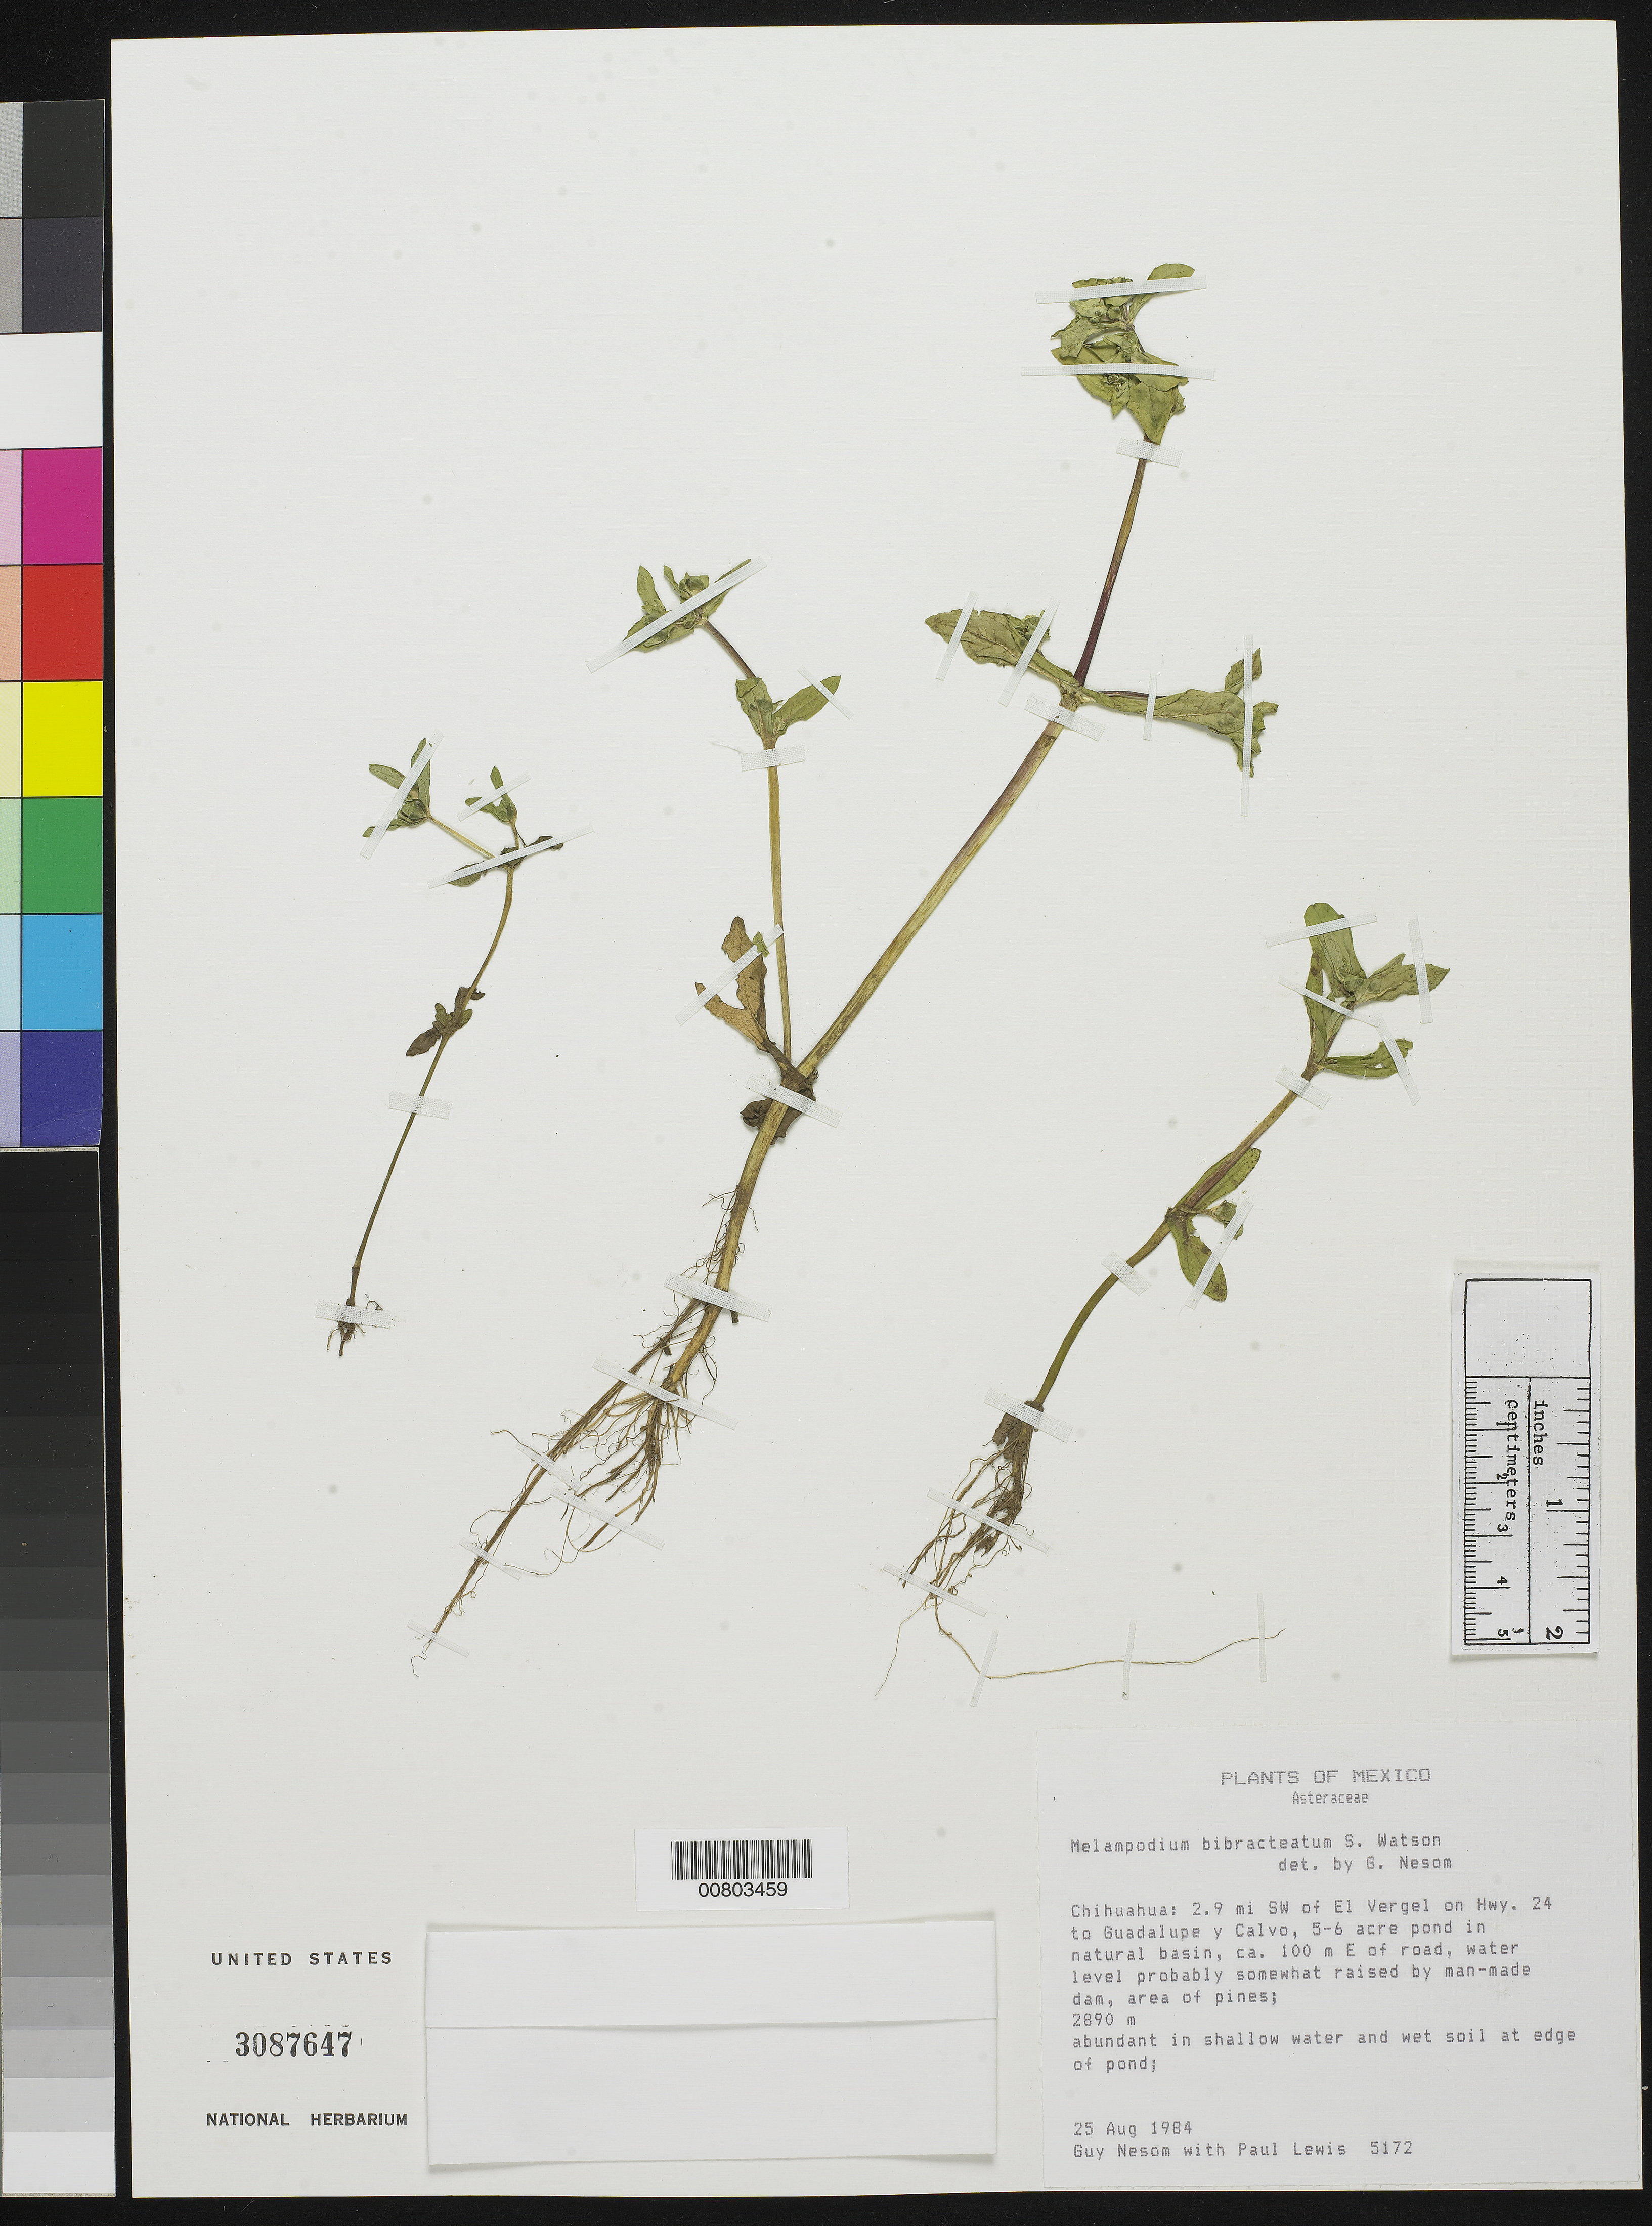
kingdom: Plantae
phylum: Tracheophyta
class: Magnoliopsida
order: Asterales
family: Asteraceae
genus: Melampodium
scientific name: Melampodium bibracteatum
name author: S. Watson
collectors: G. L. Nesom & P. Lewis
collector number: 5172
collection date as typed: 25 Aug 1984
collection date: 1984-08-25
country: Mexico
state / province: Chihuahua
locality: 2.9 mi SW of El Vergel on Hwy. 24 to Guadalupe y Calvo, 5-6 acre pond in natural basin, ca. 100 m E of road.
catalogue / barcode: US 3087647